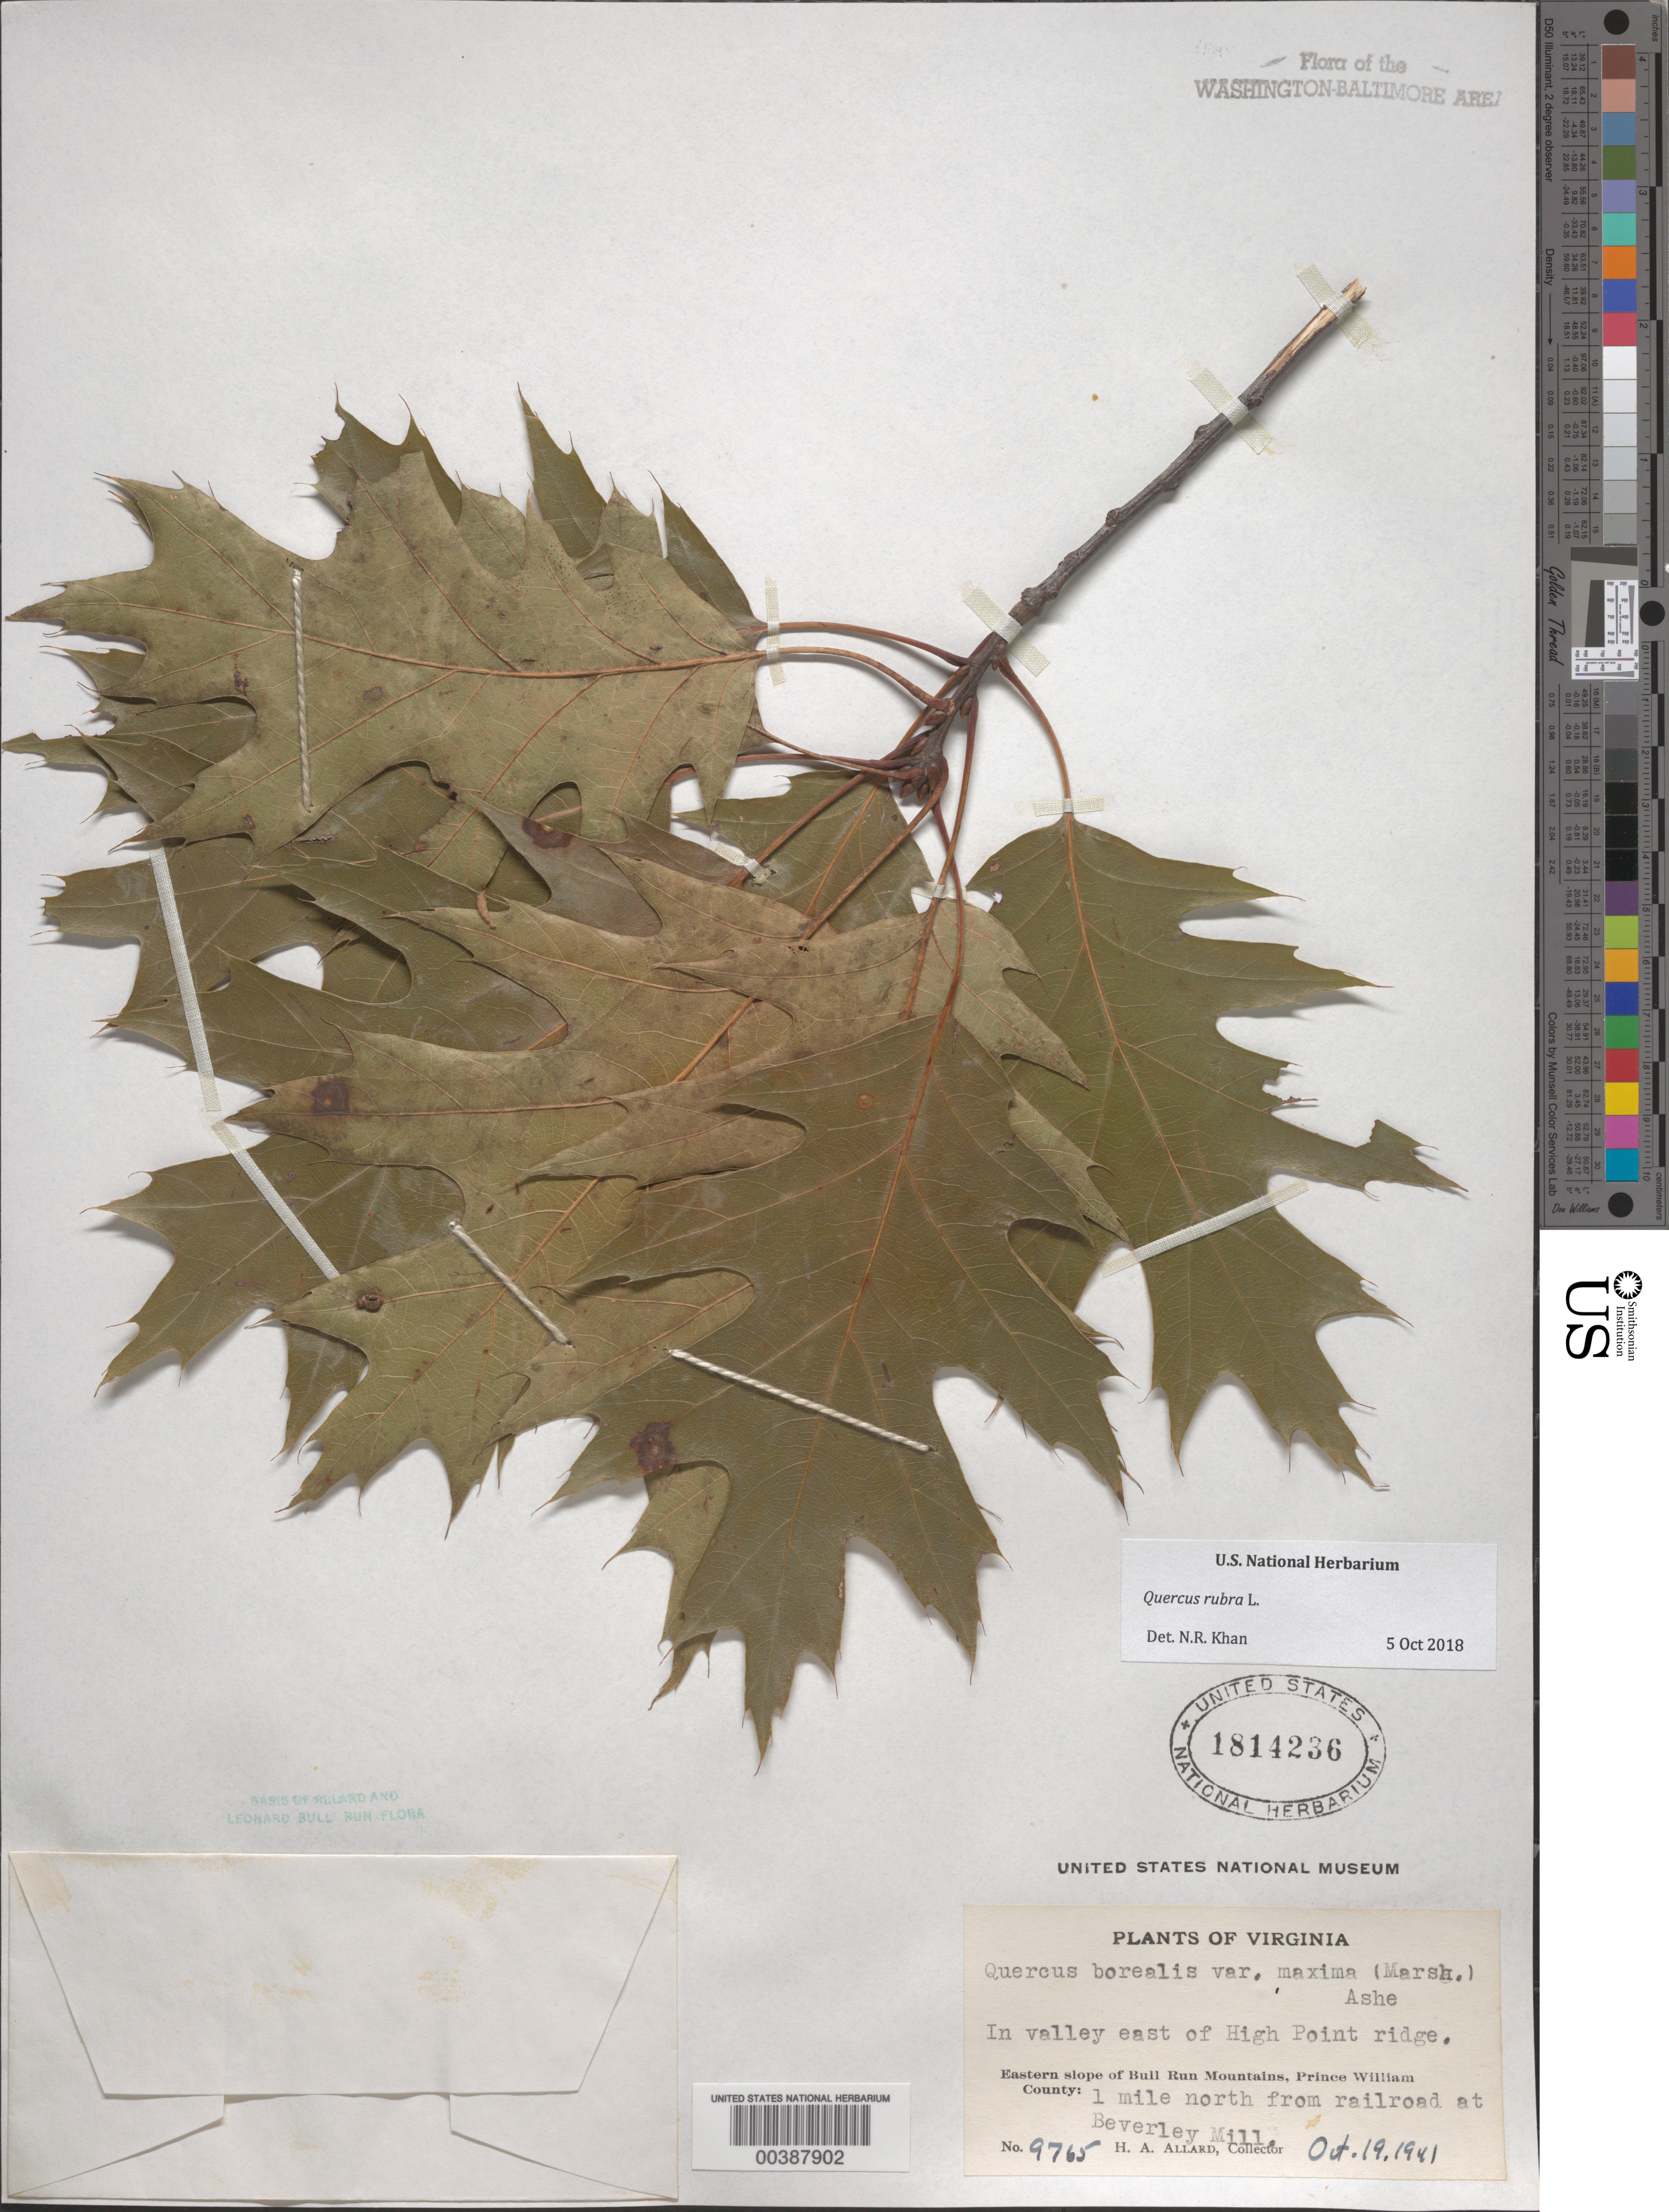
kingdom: Plantae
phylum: Tracheophyta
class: Magnoliopsida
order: Fagales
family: Fagaceae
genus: Quercus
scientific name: Quercus rubra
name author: L.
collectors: H. A. Allard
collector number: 9765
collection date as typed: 19 Oct 1941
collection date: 1941-10-19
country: United States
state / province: Virginia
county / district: Prince William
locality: East of High Point ridge, north of Beverley Mill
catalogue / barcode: US 1814236